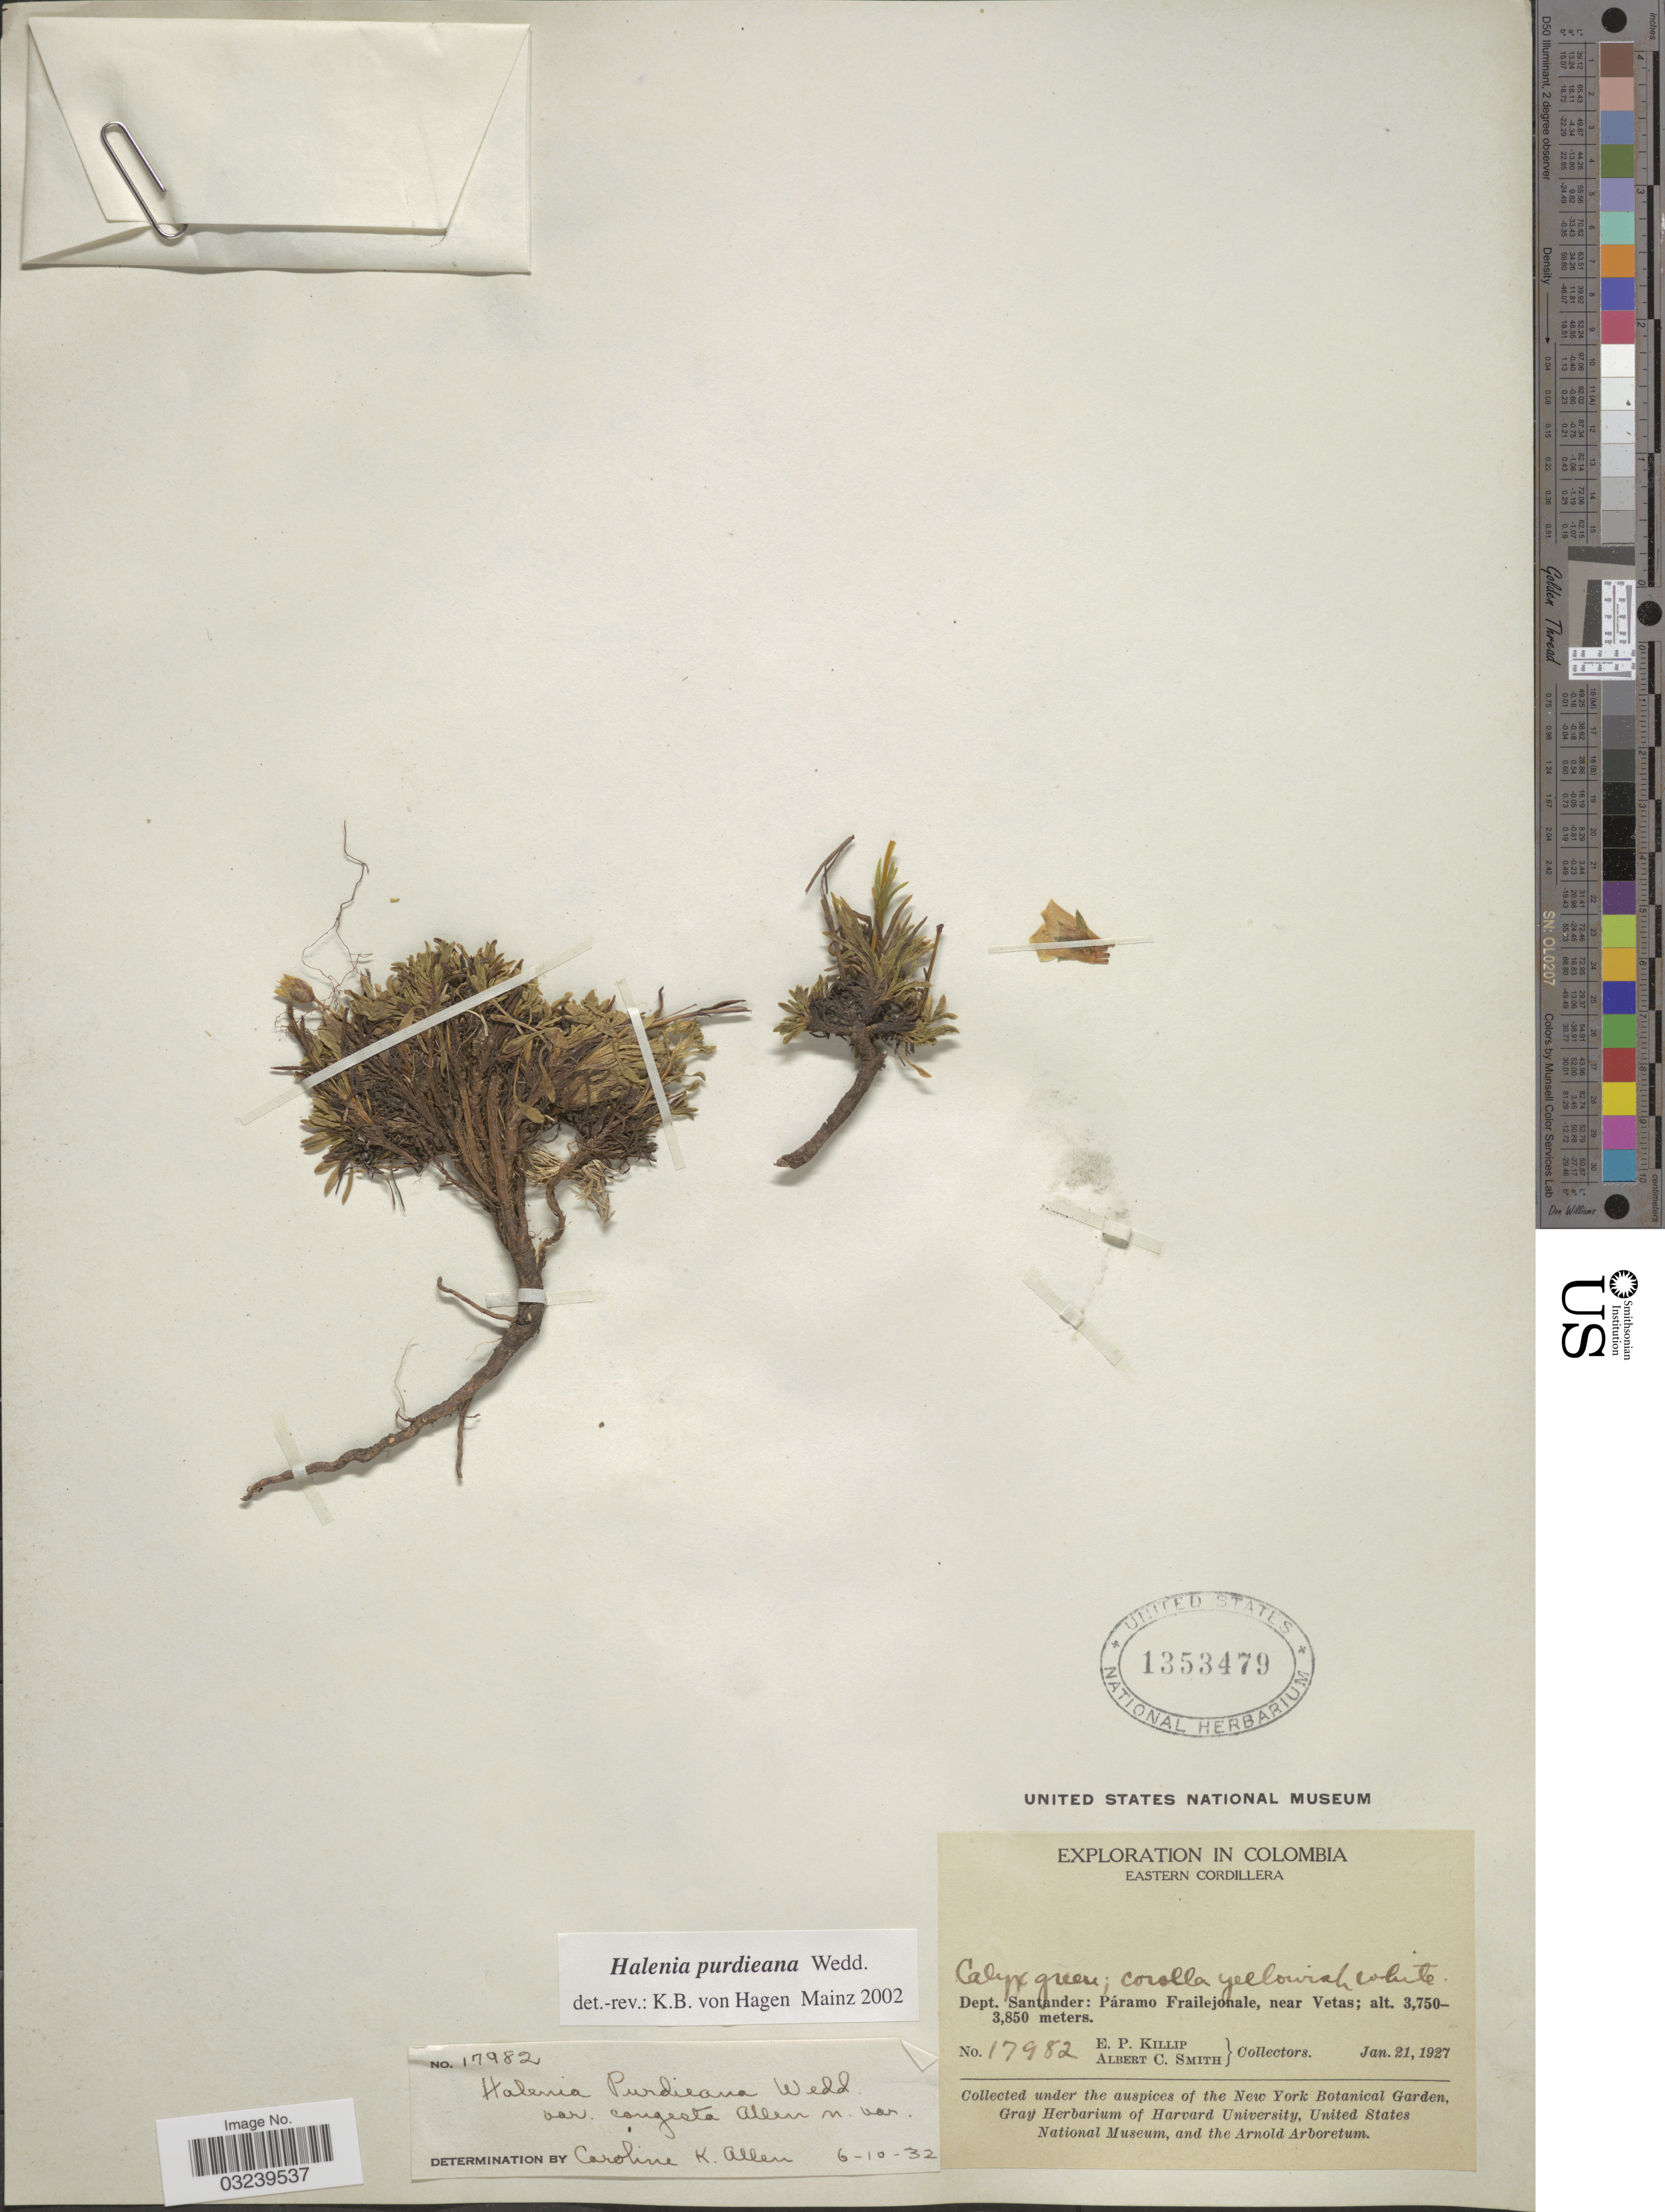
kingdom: Plantae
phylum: Tracheophyta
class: Magnoliopsida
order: Gentianales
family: Gentianaceae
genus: Halenia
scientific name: Halenia purdieana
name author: Wedd.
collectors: E. P. Killip & A. C. Smith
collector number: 17982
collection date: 1927-01-21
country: Colombia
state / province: Santander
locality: Eastern Cordillera, Dept. Santander: Páramo Frailejonale, near Vetas.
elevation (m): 3750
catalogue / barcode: US 1353479